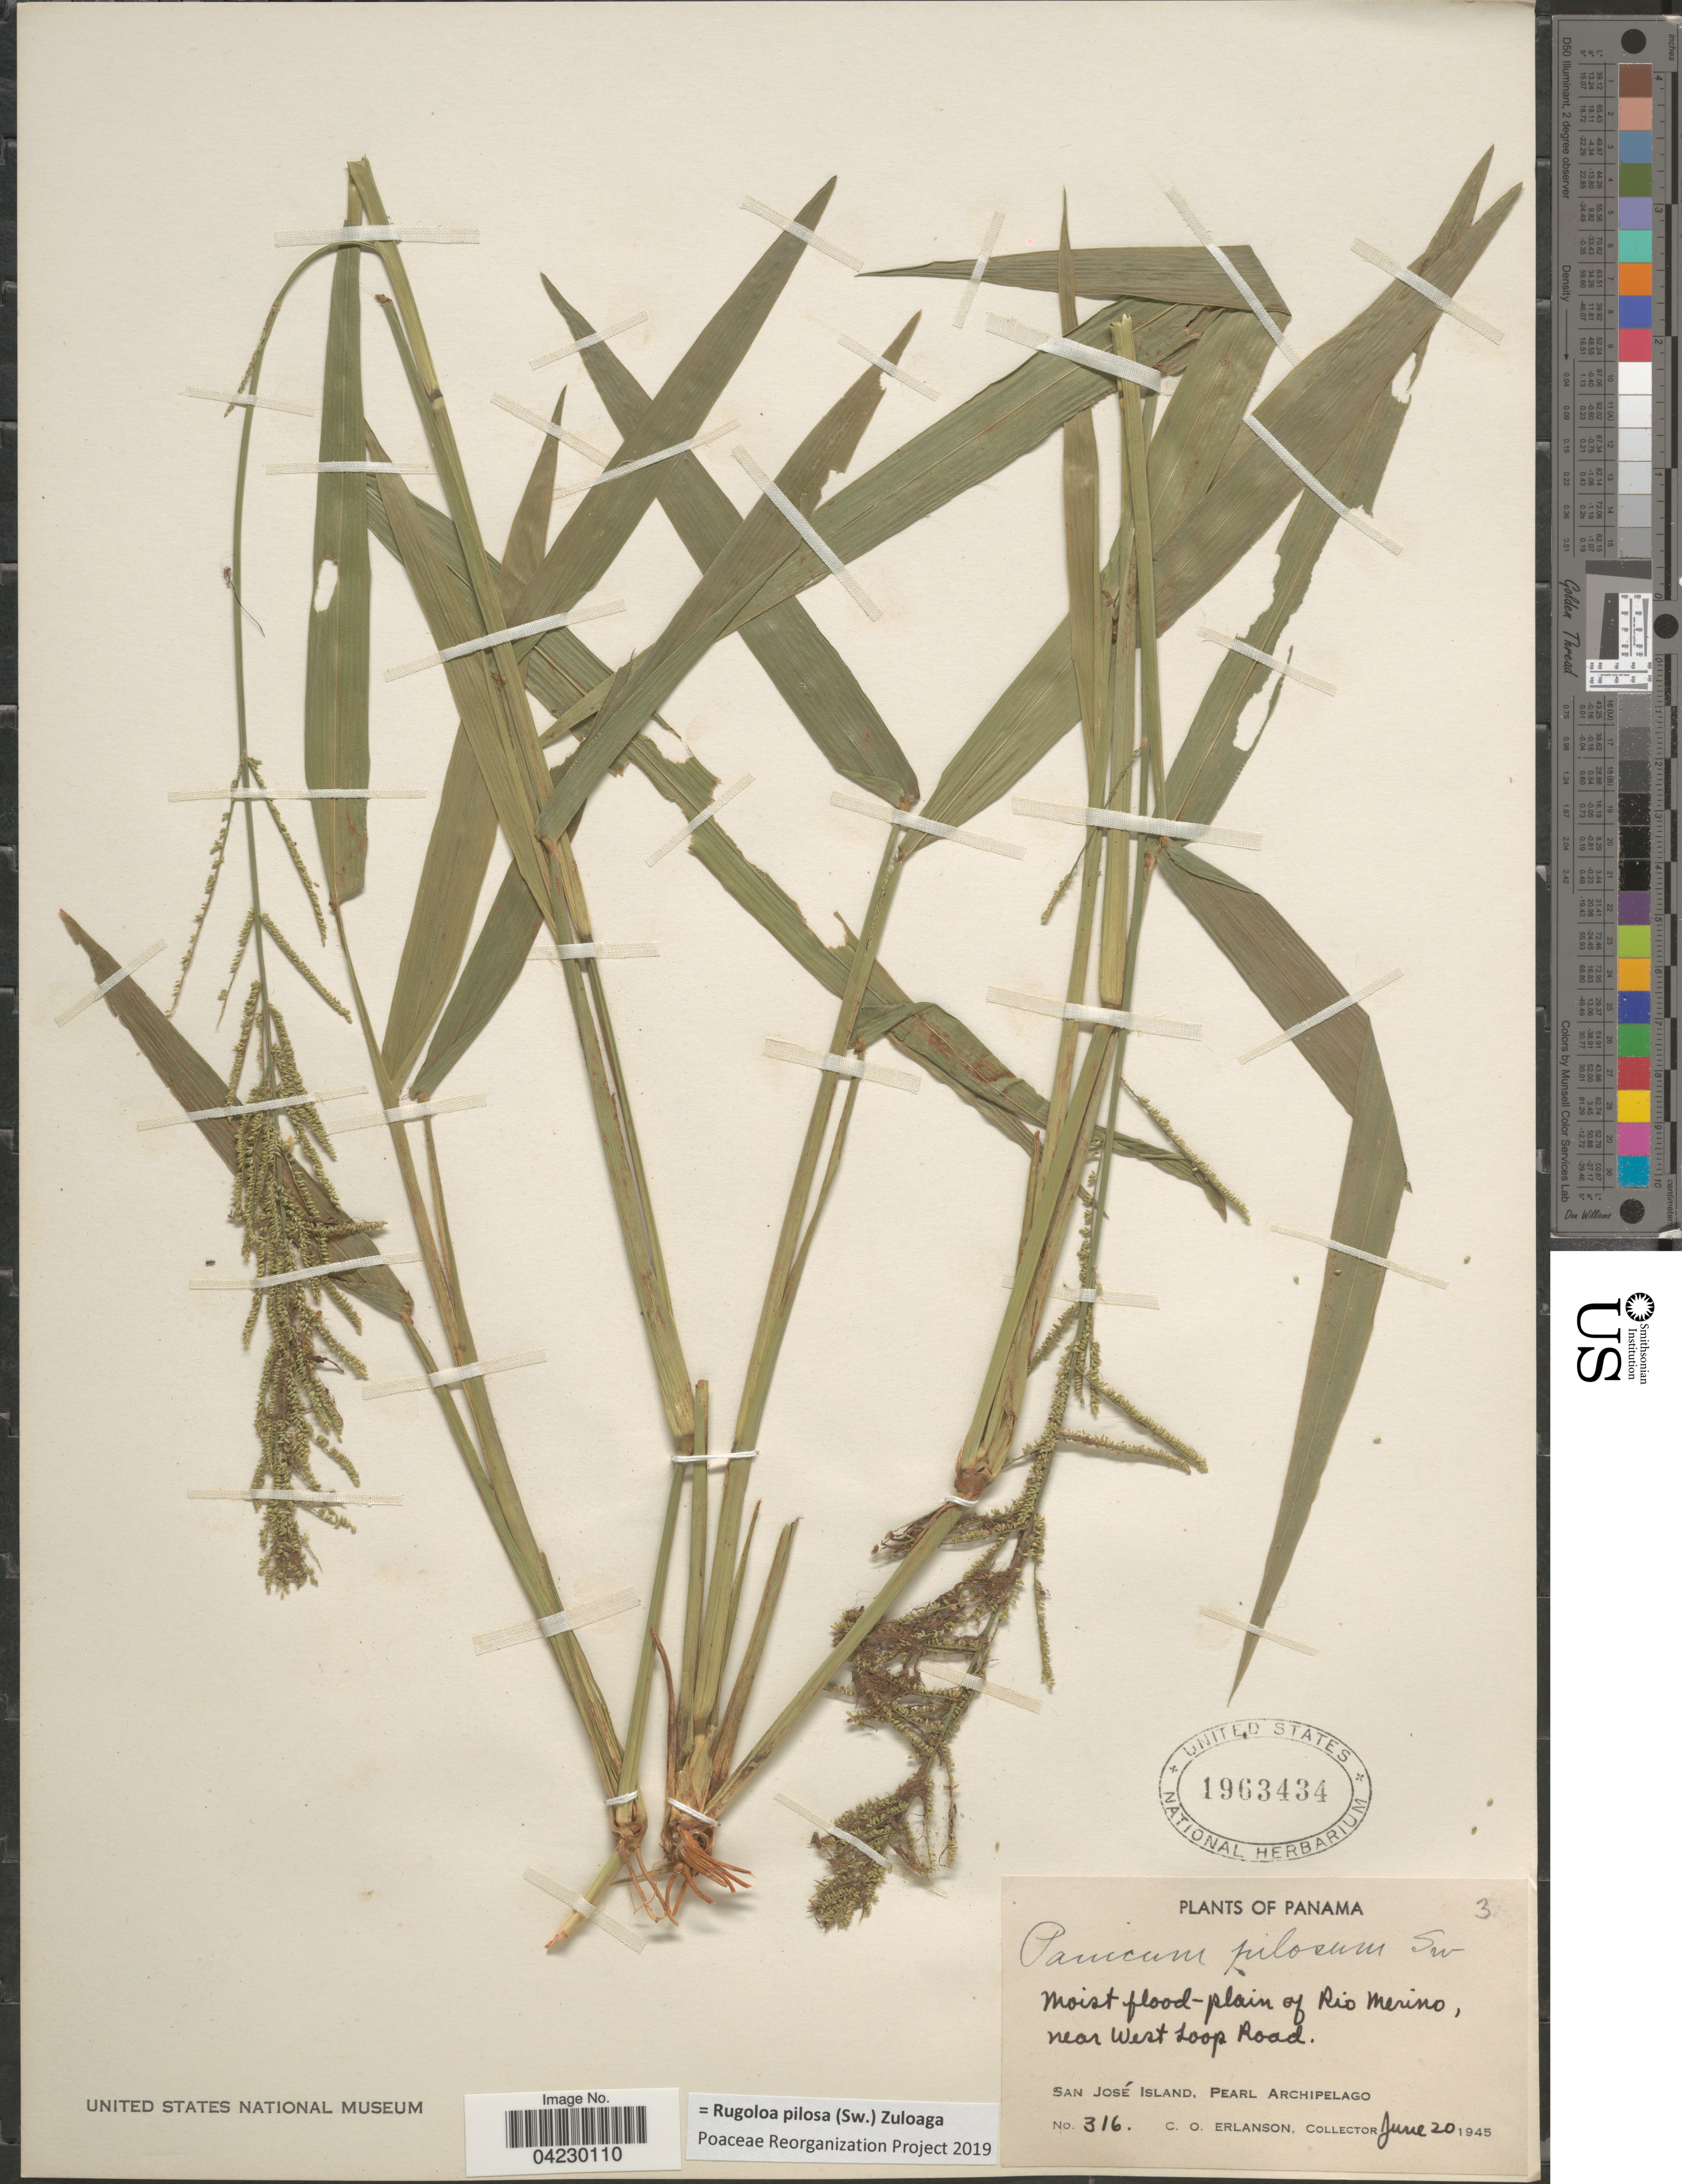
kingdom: Plantae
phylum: Tracheophyta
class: Liliopsida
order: Poales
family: Poaceae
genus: Rugoloa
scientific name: Rugoloa pilosa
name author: (Sw.) Zuloaga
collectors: C. O. Erlanson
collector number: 316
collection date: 1945-06-20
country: Panama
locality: Moist flood-plain of Rio Merino, near West Loop Road. San José Island, Pearl Archipelago.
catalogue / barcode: US 1963434